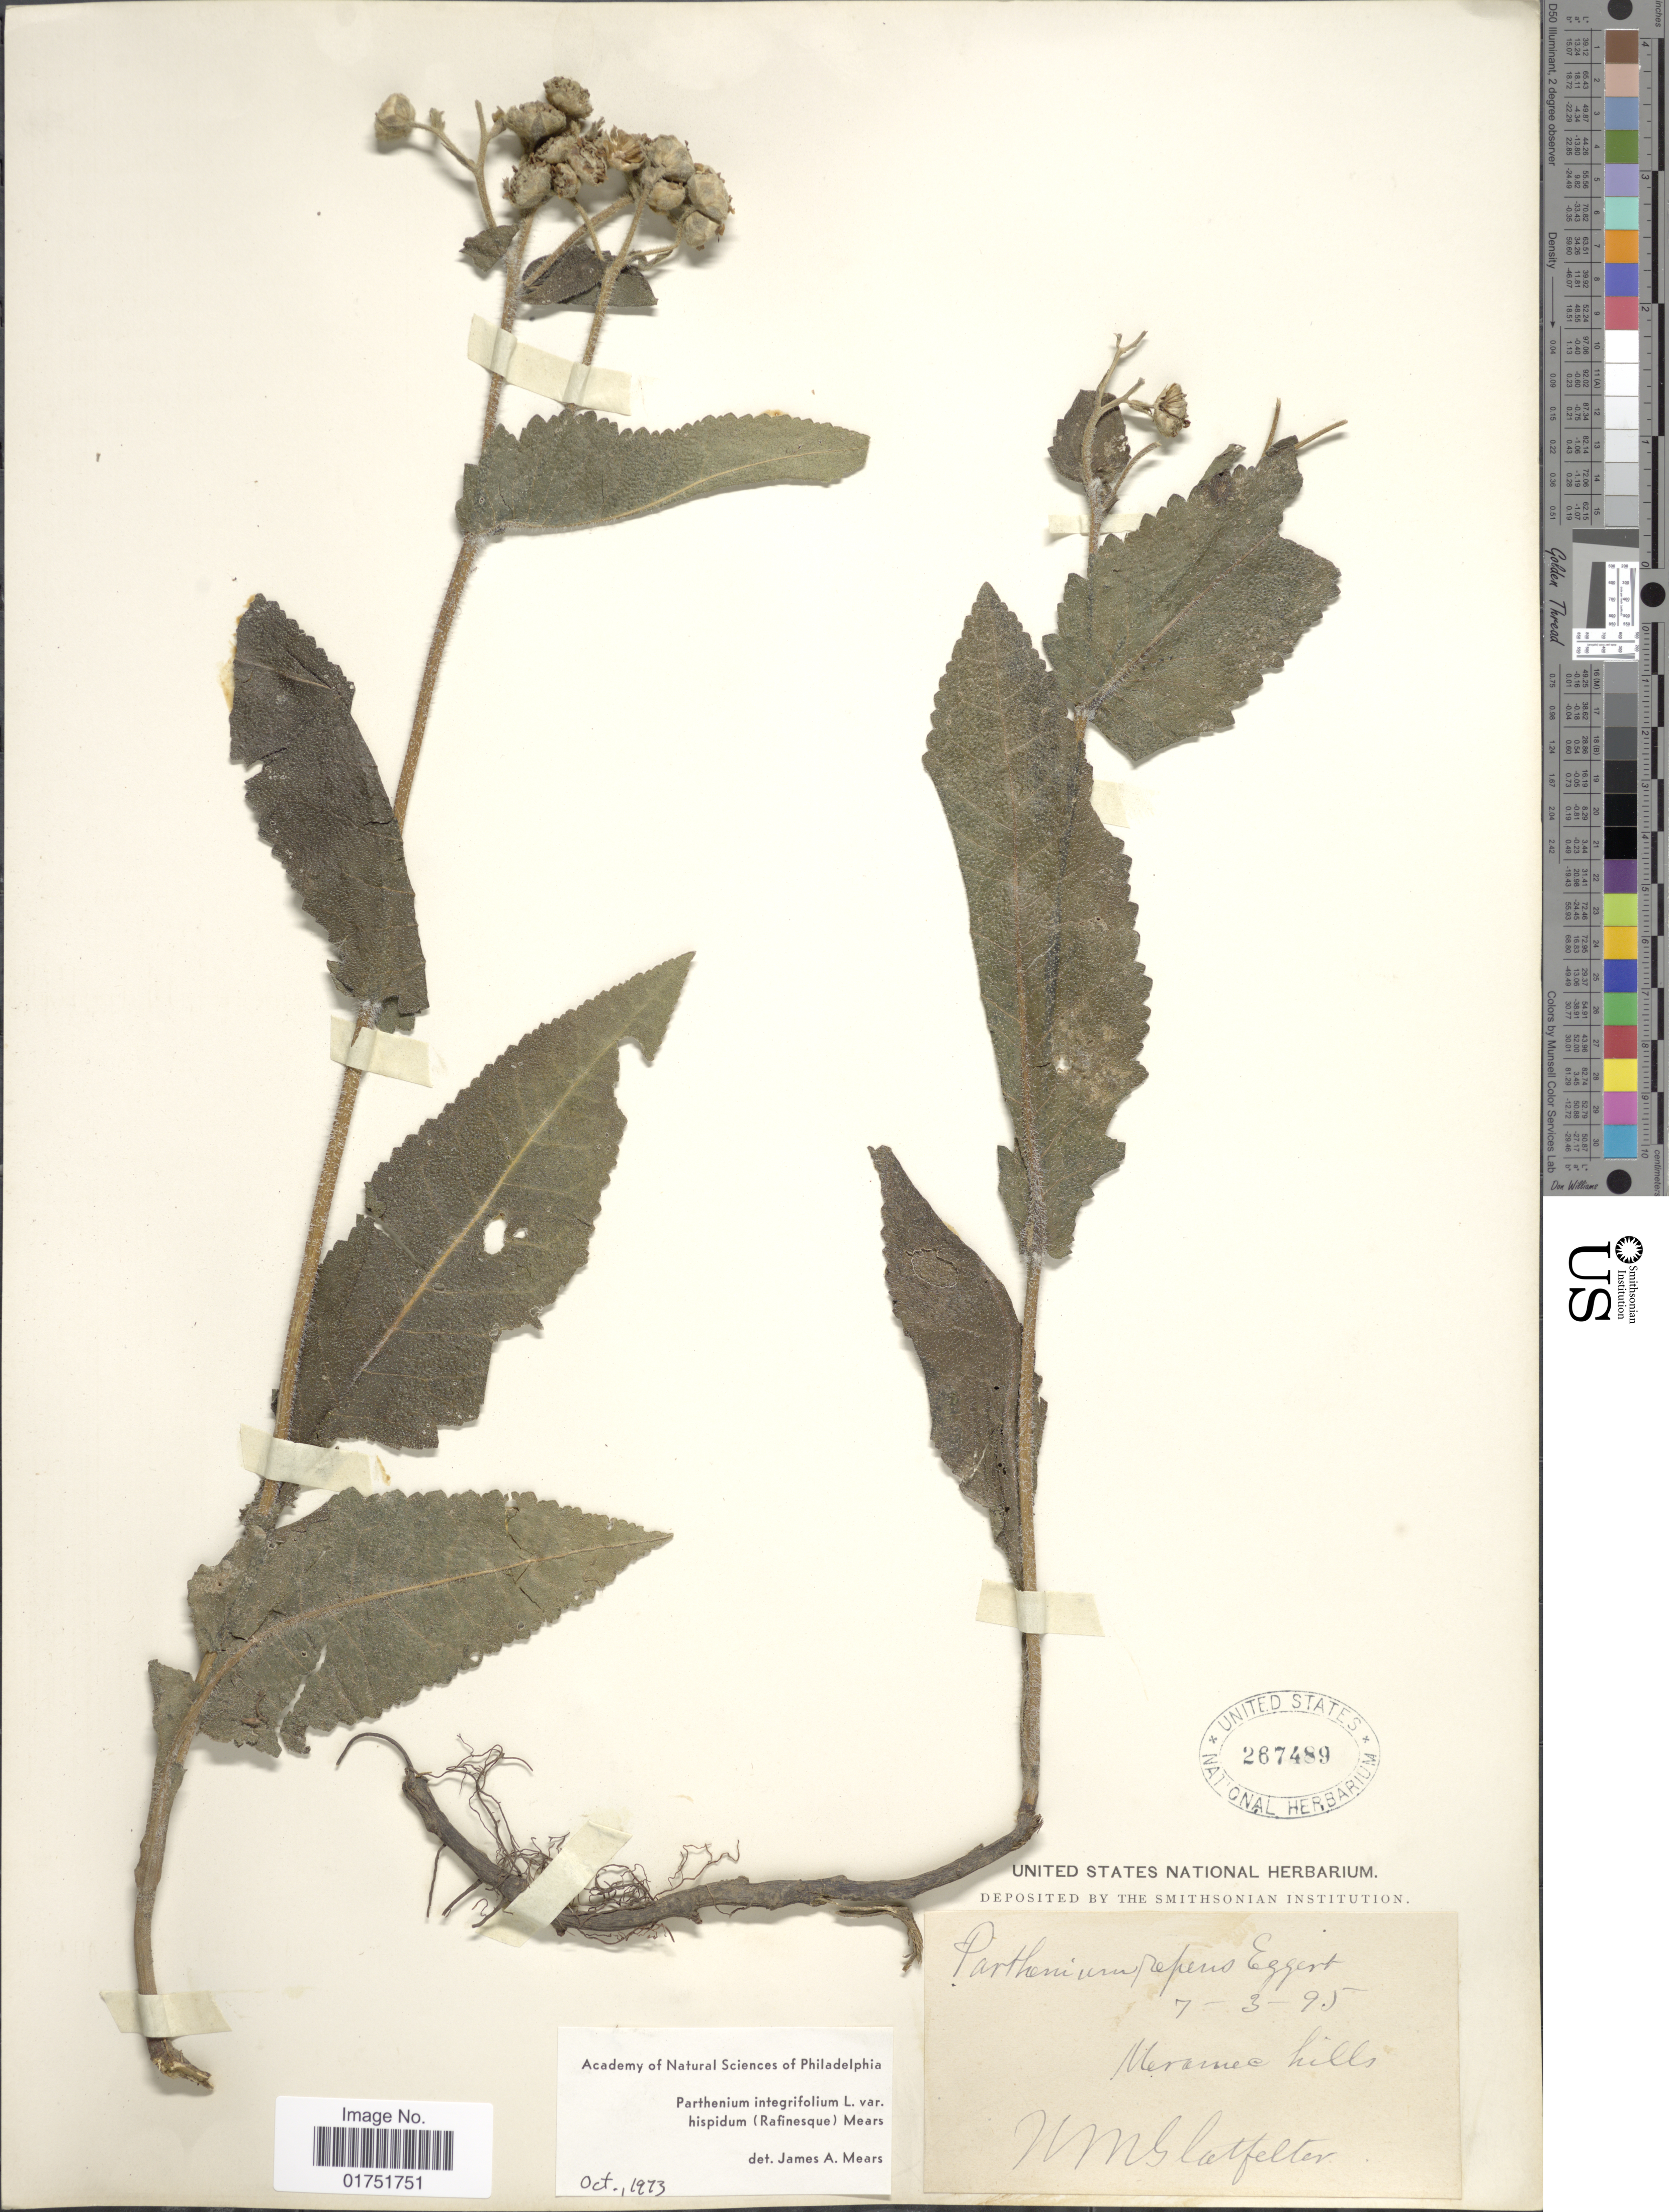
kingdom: Plantae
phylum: Tracheophyta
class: Magnoliopsida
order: Asterales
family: Asteraceae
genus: Parthenium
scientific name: Parthenium hispidum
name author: Raf.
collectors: N. M. Glatfelter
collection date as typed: Transcribed d/m/y: 3/7/95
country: United States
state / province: Missouri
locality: Meramec Hills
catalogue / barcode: US 267489